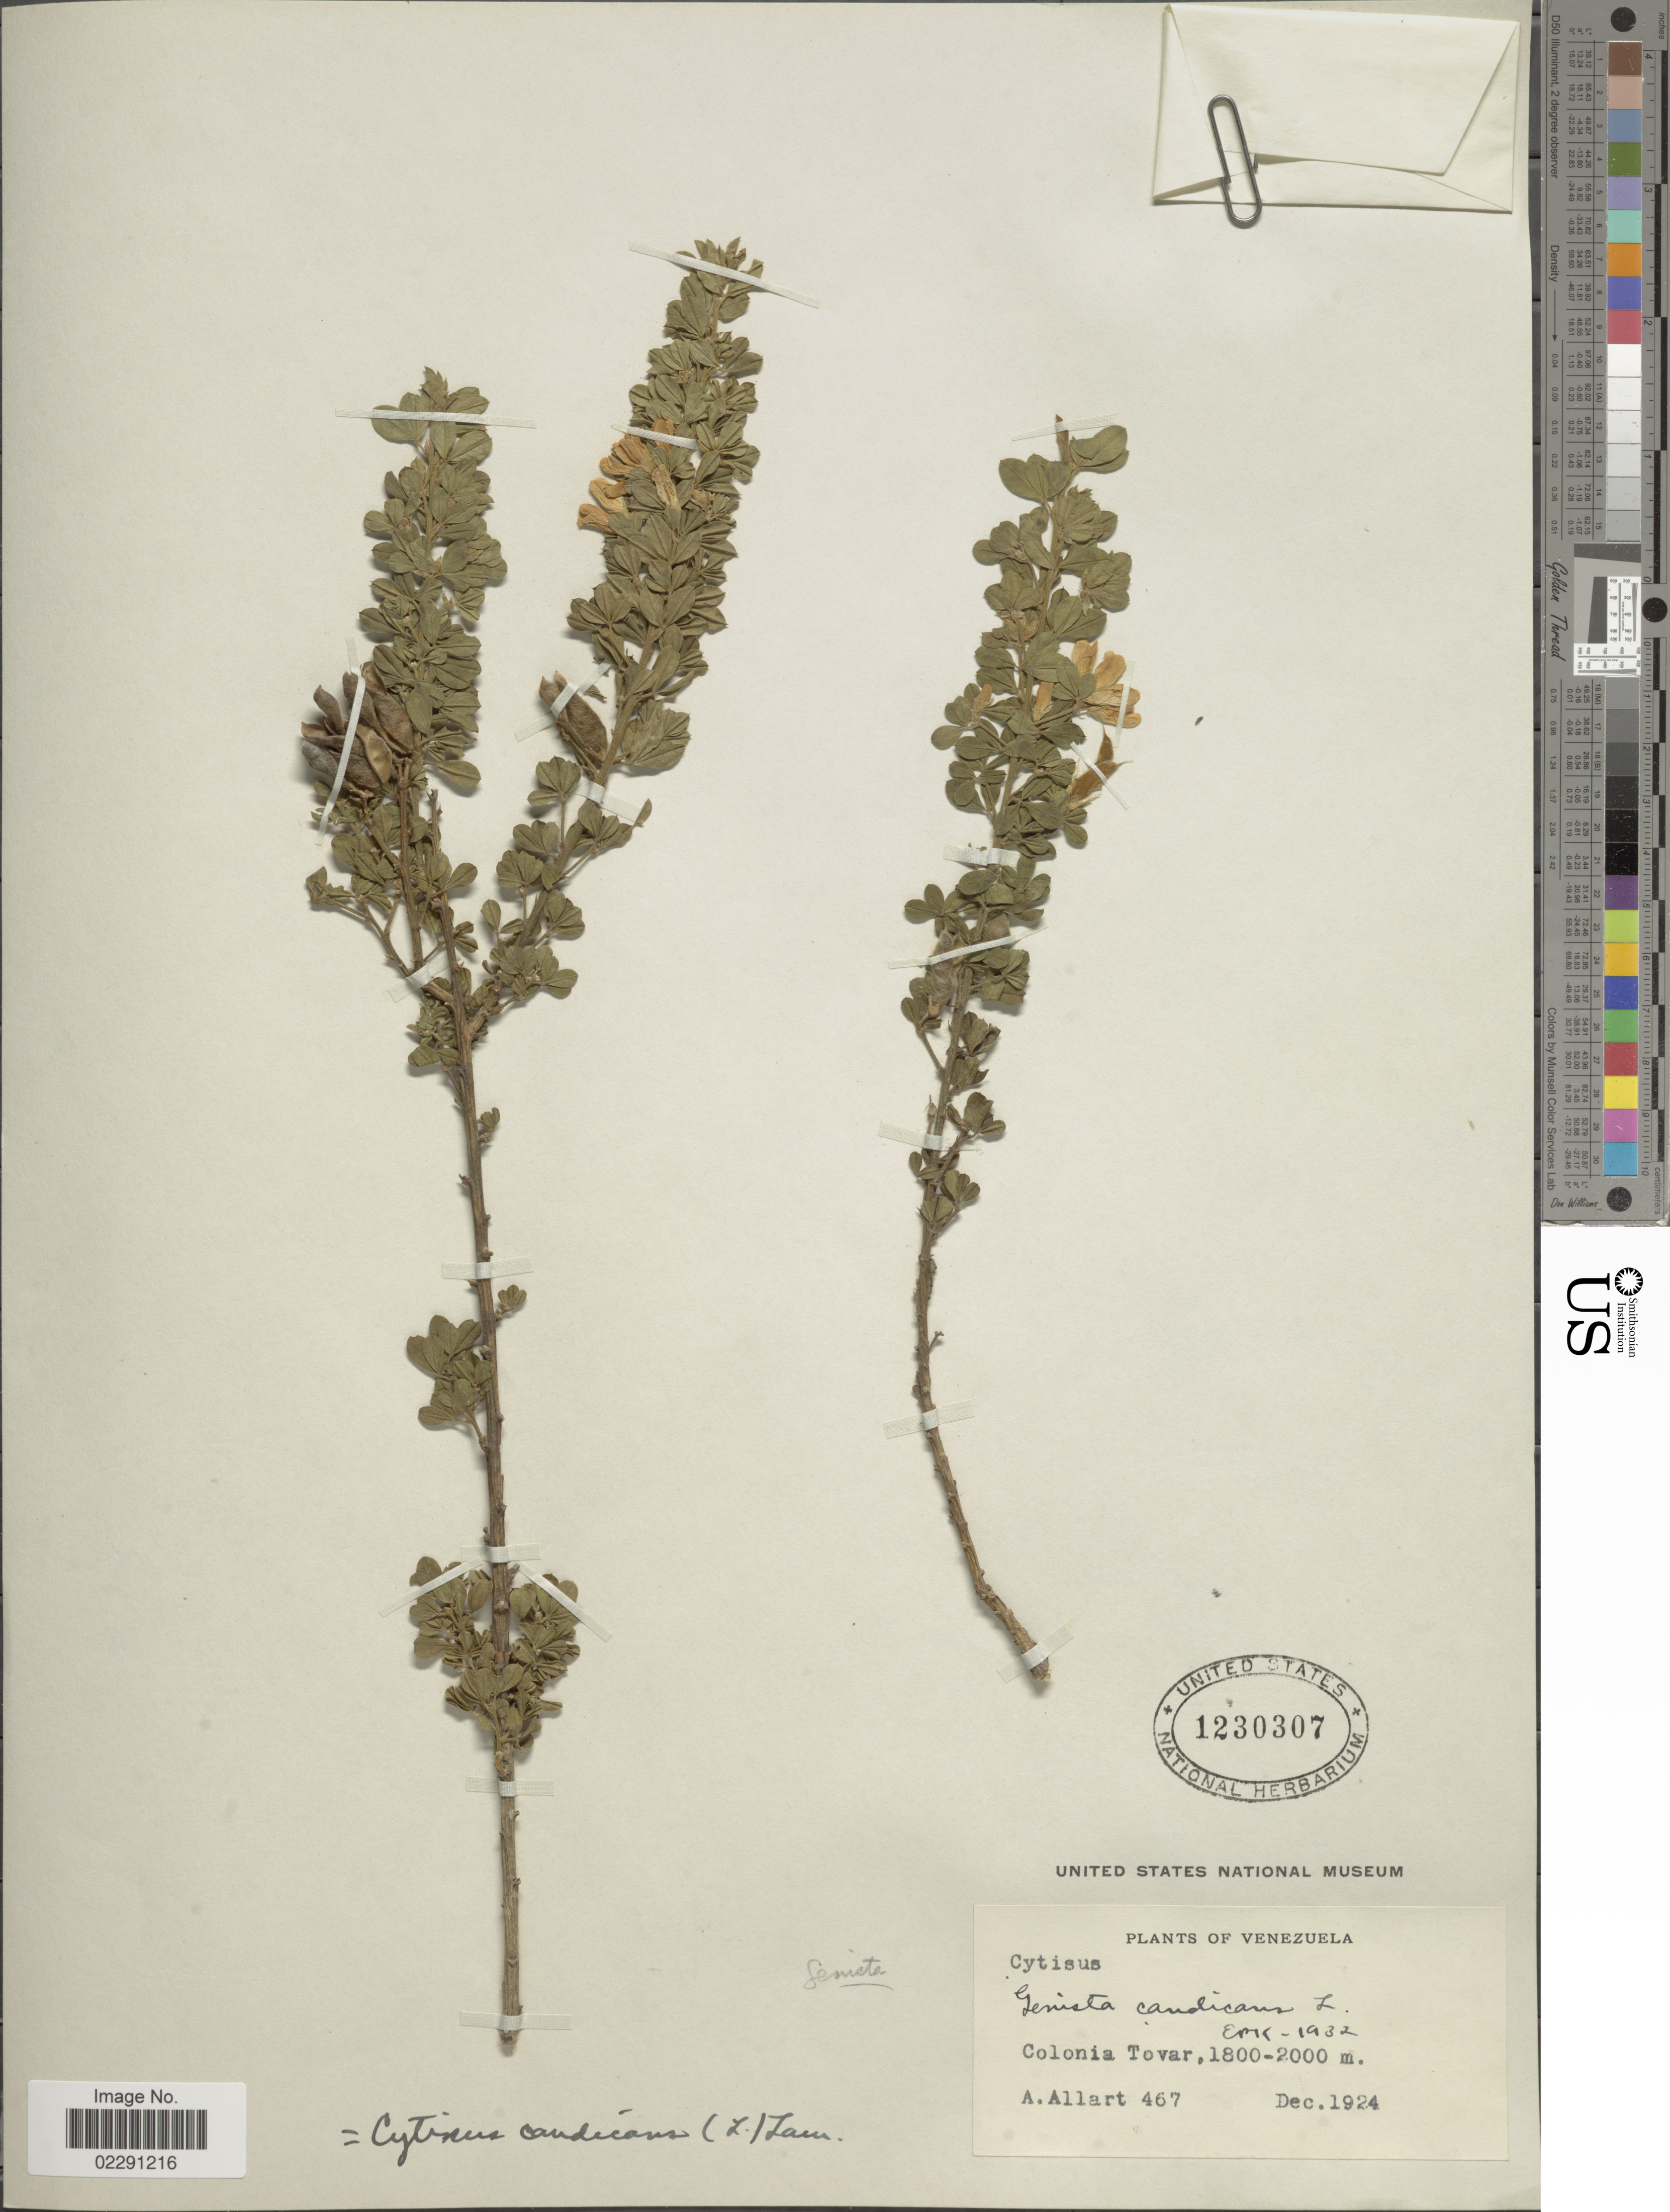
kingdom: Plantae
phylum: Tracheophyta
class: Magnoliopsida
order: Fabales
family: Fabaceae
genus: Genista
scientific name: Genista monspessulana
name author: (L.) L.A.S. Johnson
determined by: U.S. National Herbarium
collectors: A. Allart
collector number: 467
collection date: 1924-12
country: Venezuela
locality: Colonia Tovar.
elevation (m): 1800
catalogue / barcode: US 1230307